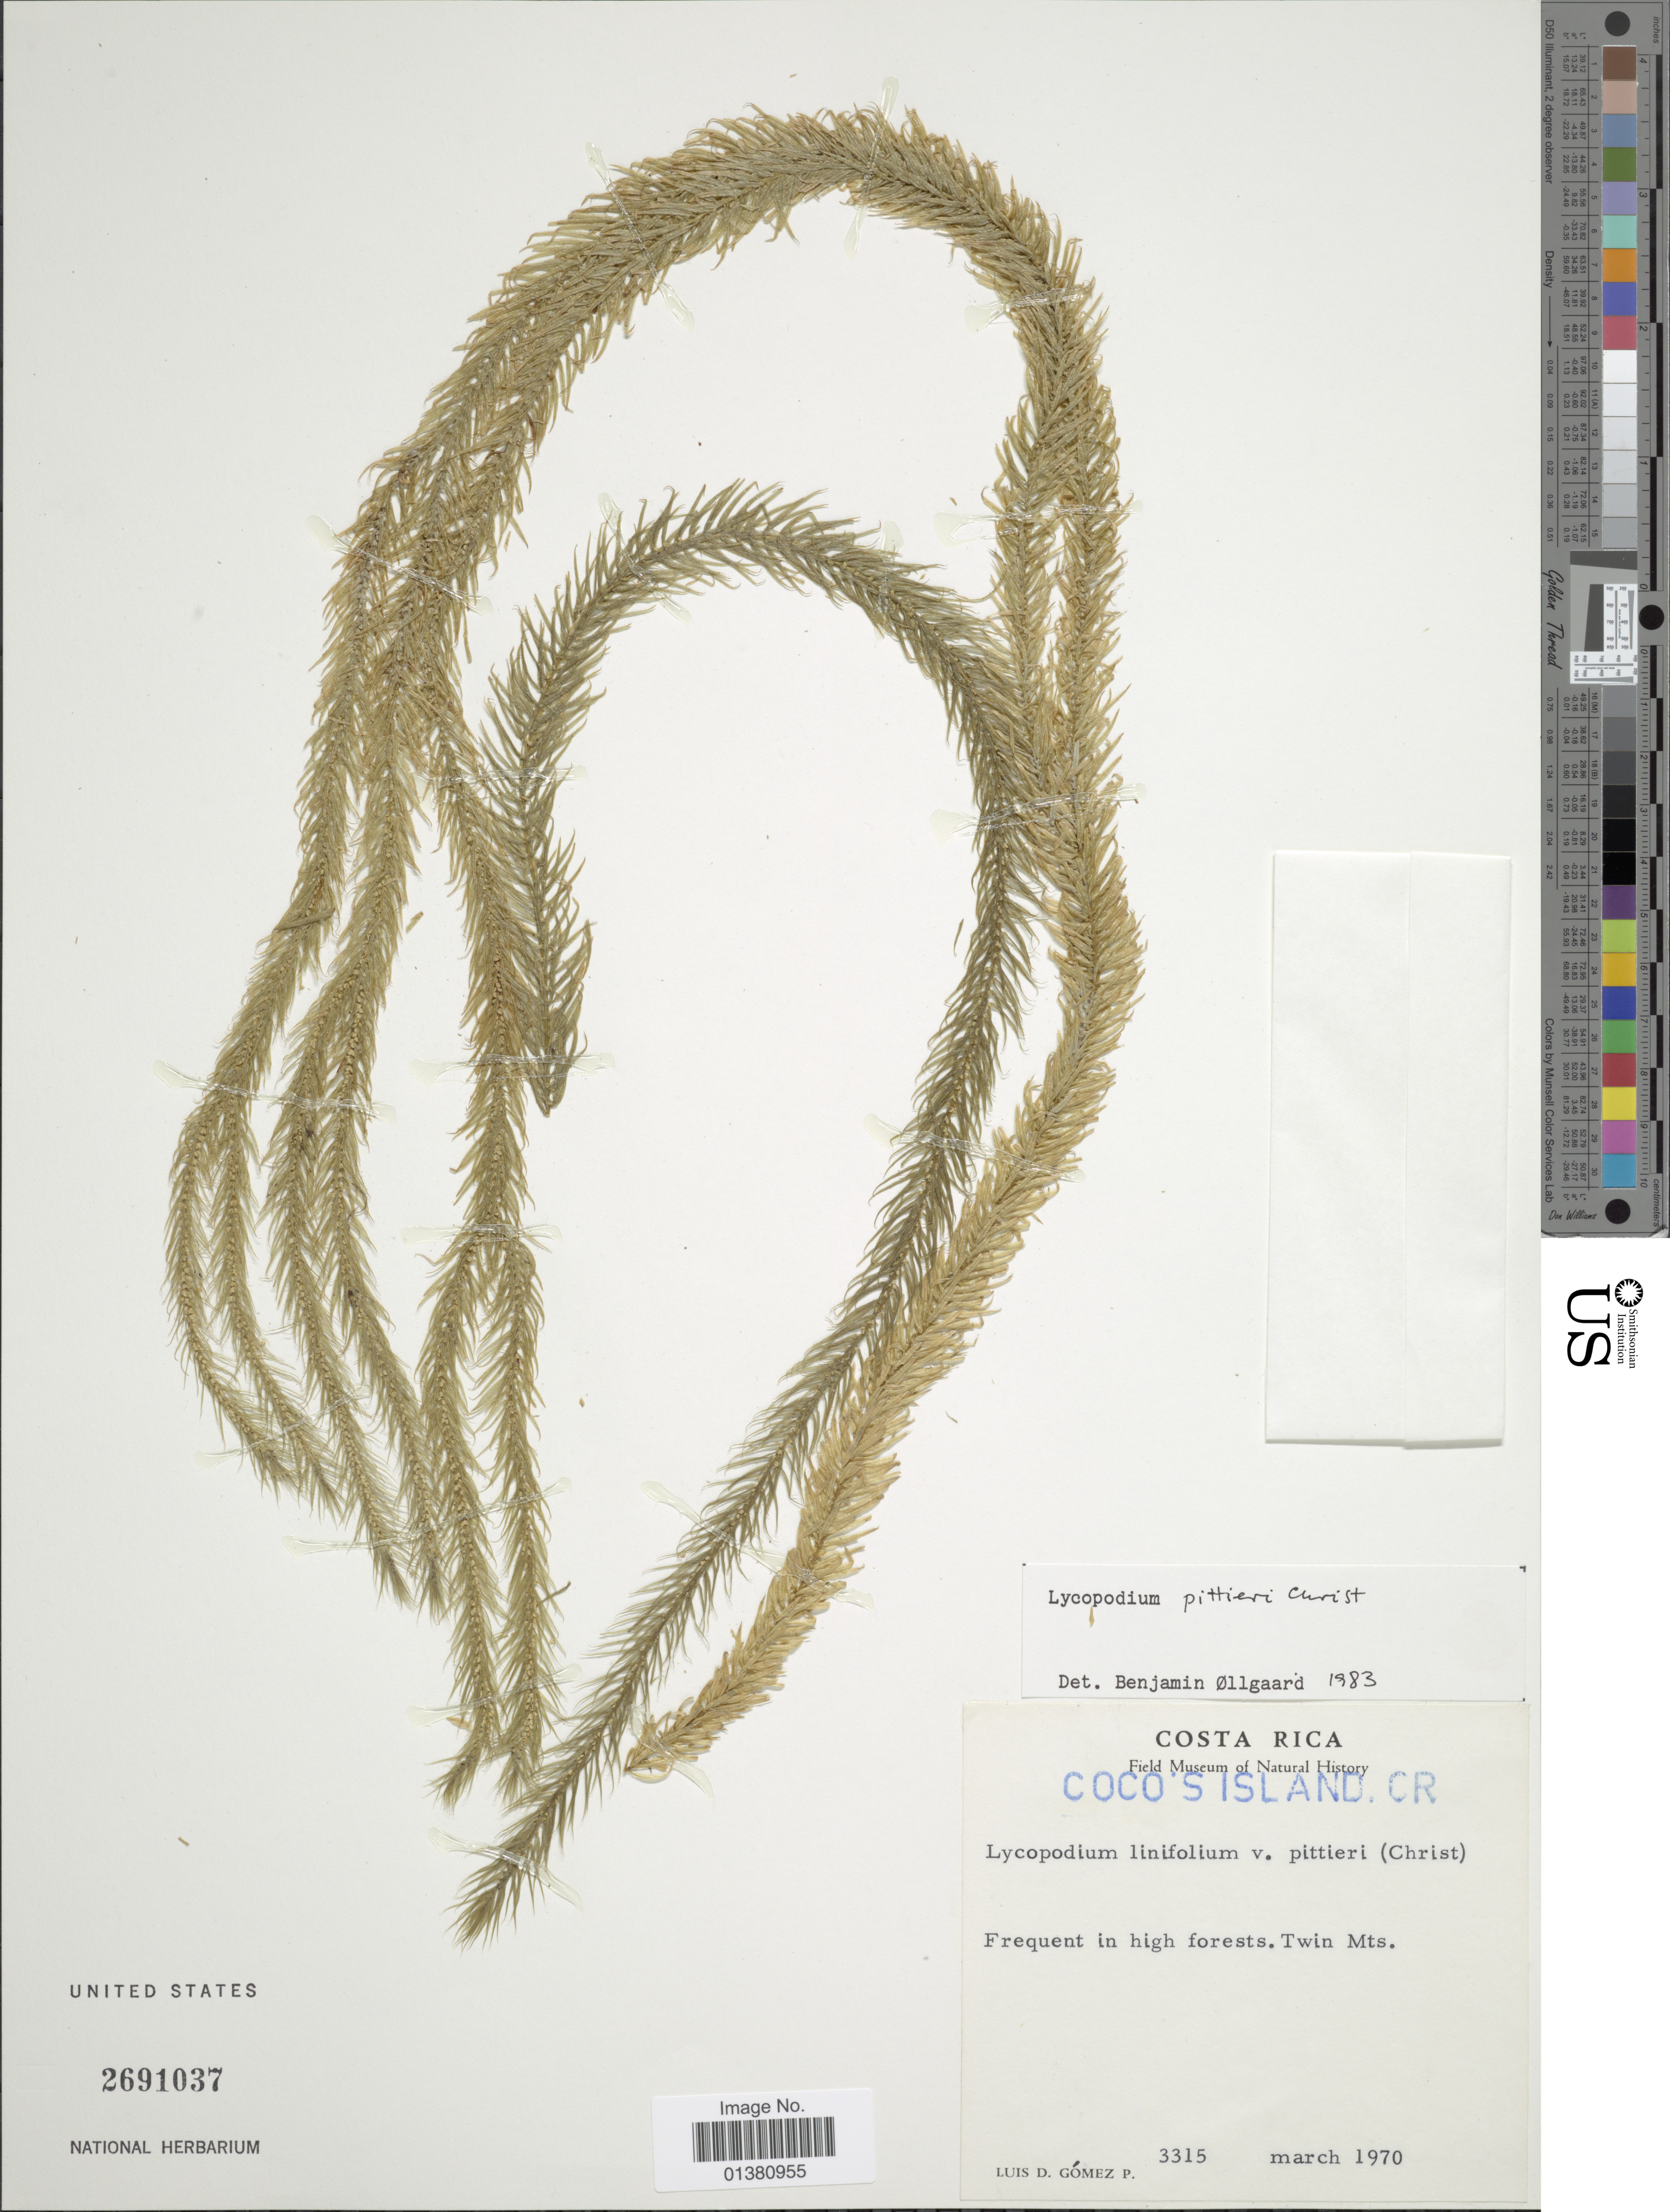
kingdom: Plantae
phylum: Tracheophyta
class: Lycopodiopsida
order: Lycopodiales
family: Lycopodiaceae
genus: Phlegmariurus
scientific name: Phlegmariurus pittieri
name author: (Christ) B. Øllg.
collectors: L. D. Gómez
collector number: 3315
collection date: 1970-03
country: Costa Rica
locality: Coco's Island Cr Frequent in high foirest. Twin Mts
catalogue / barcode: US 2691037